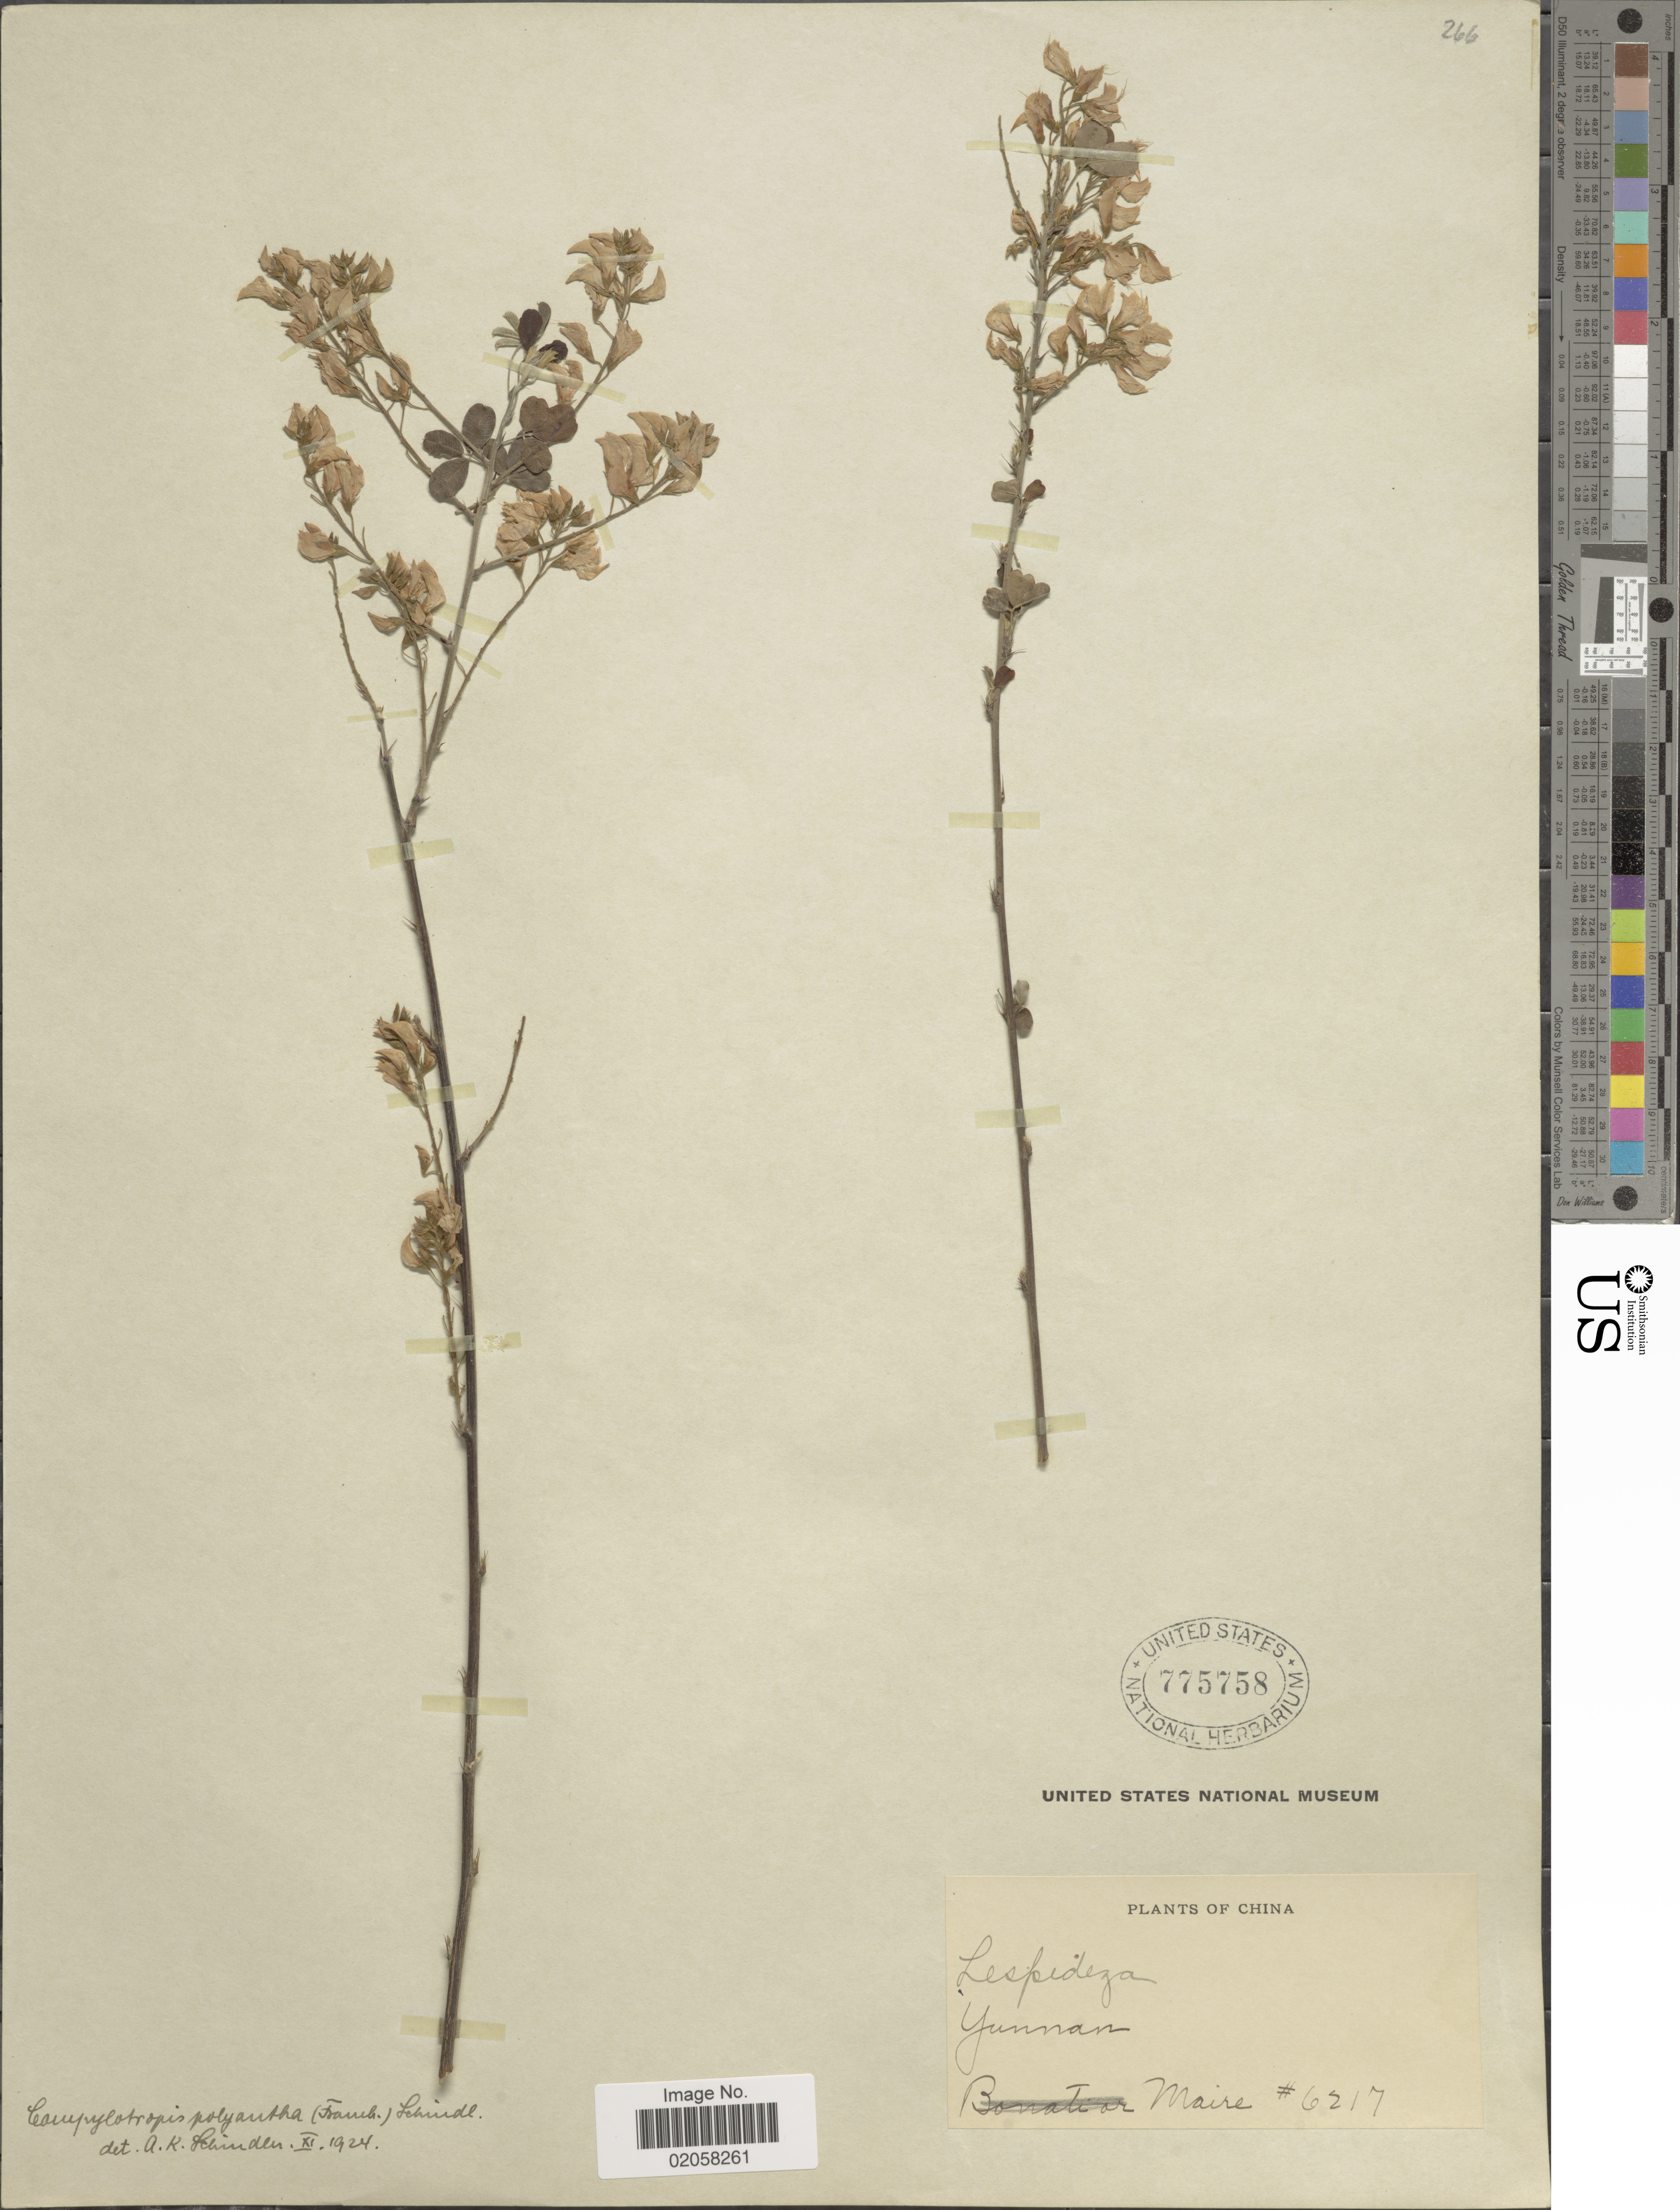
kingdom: Plantae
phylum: Tracheophyta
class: Magnoliopsida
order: Fabales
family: Fabaceae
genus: Campylotropis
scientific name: Campylotropis polyantha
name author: (Franch.) Schindl.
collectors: Maire, --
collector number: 6217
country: China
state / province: Yunnan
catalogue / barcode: US 775758